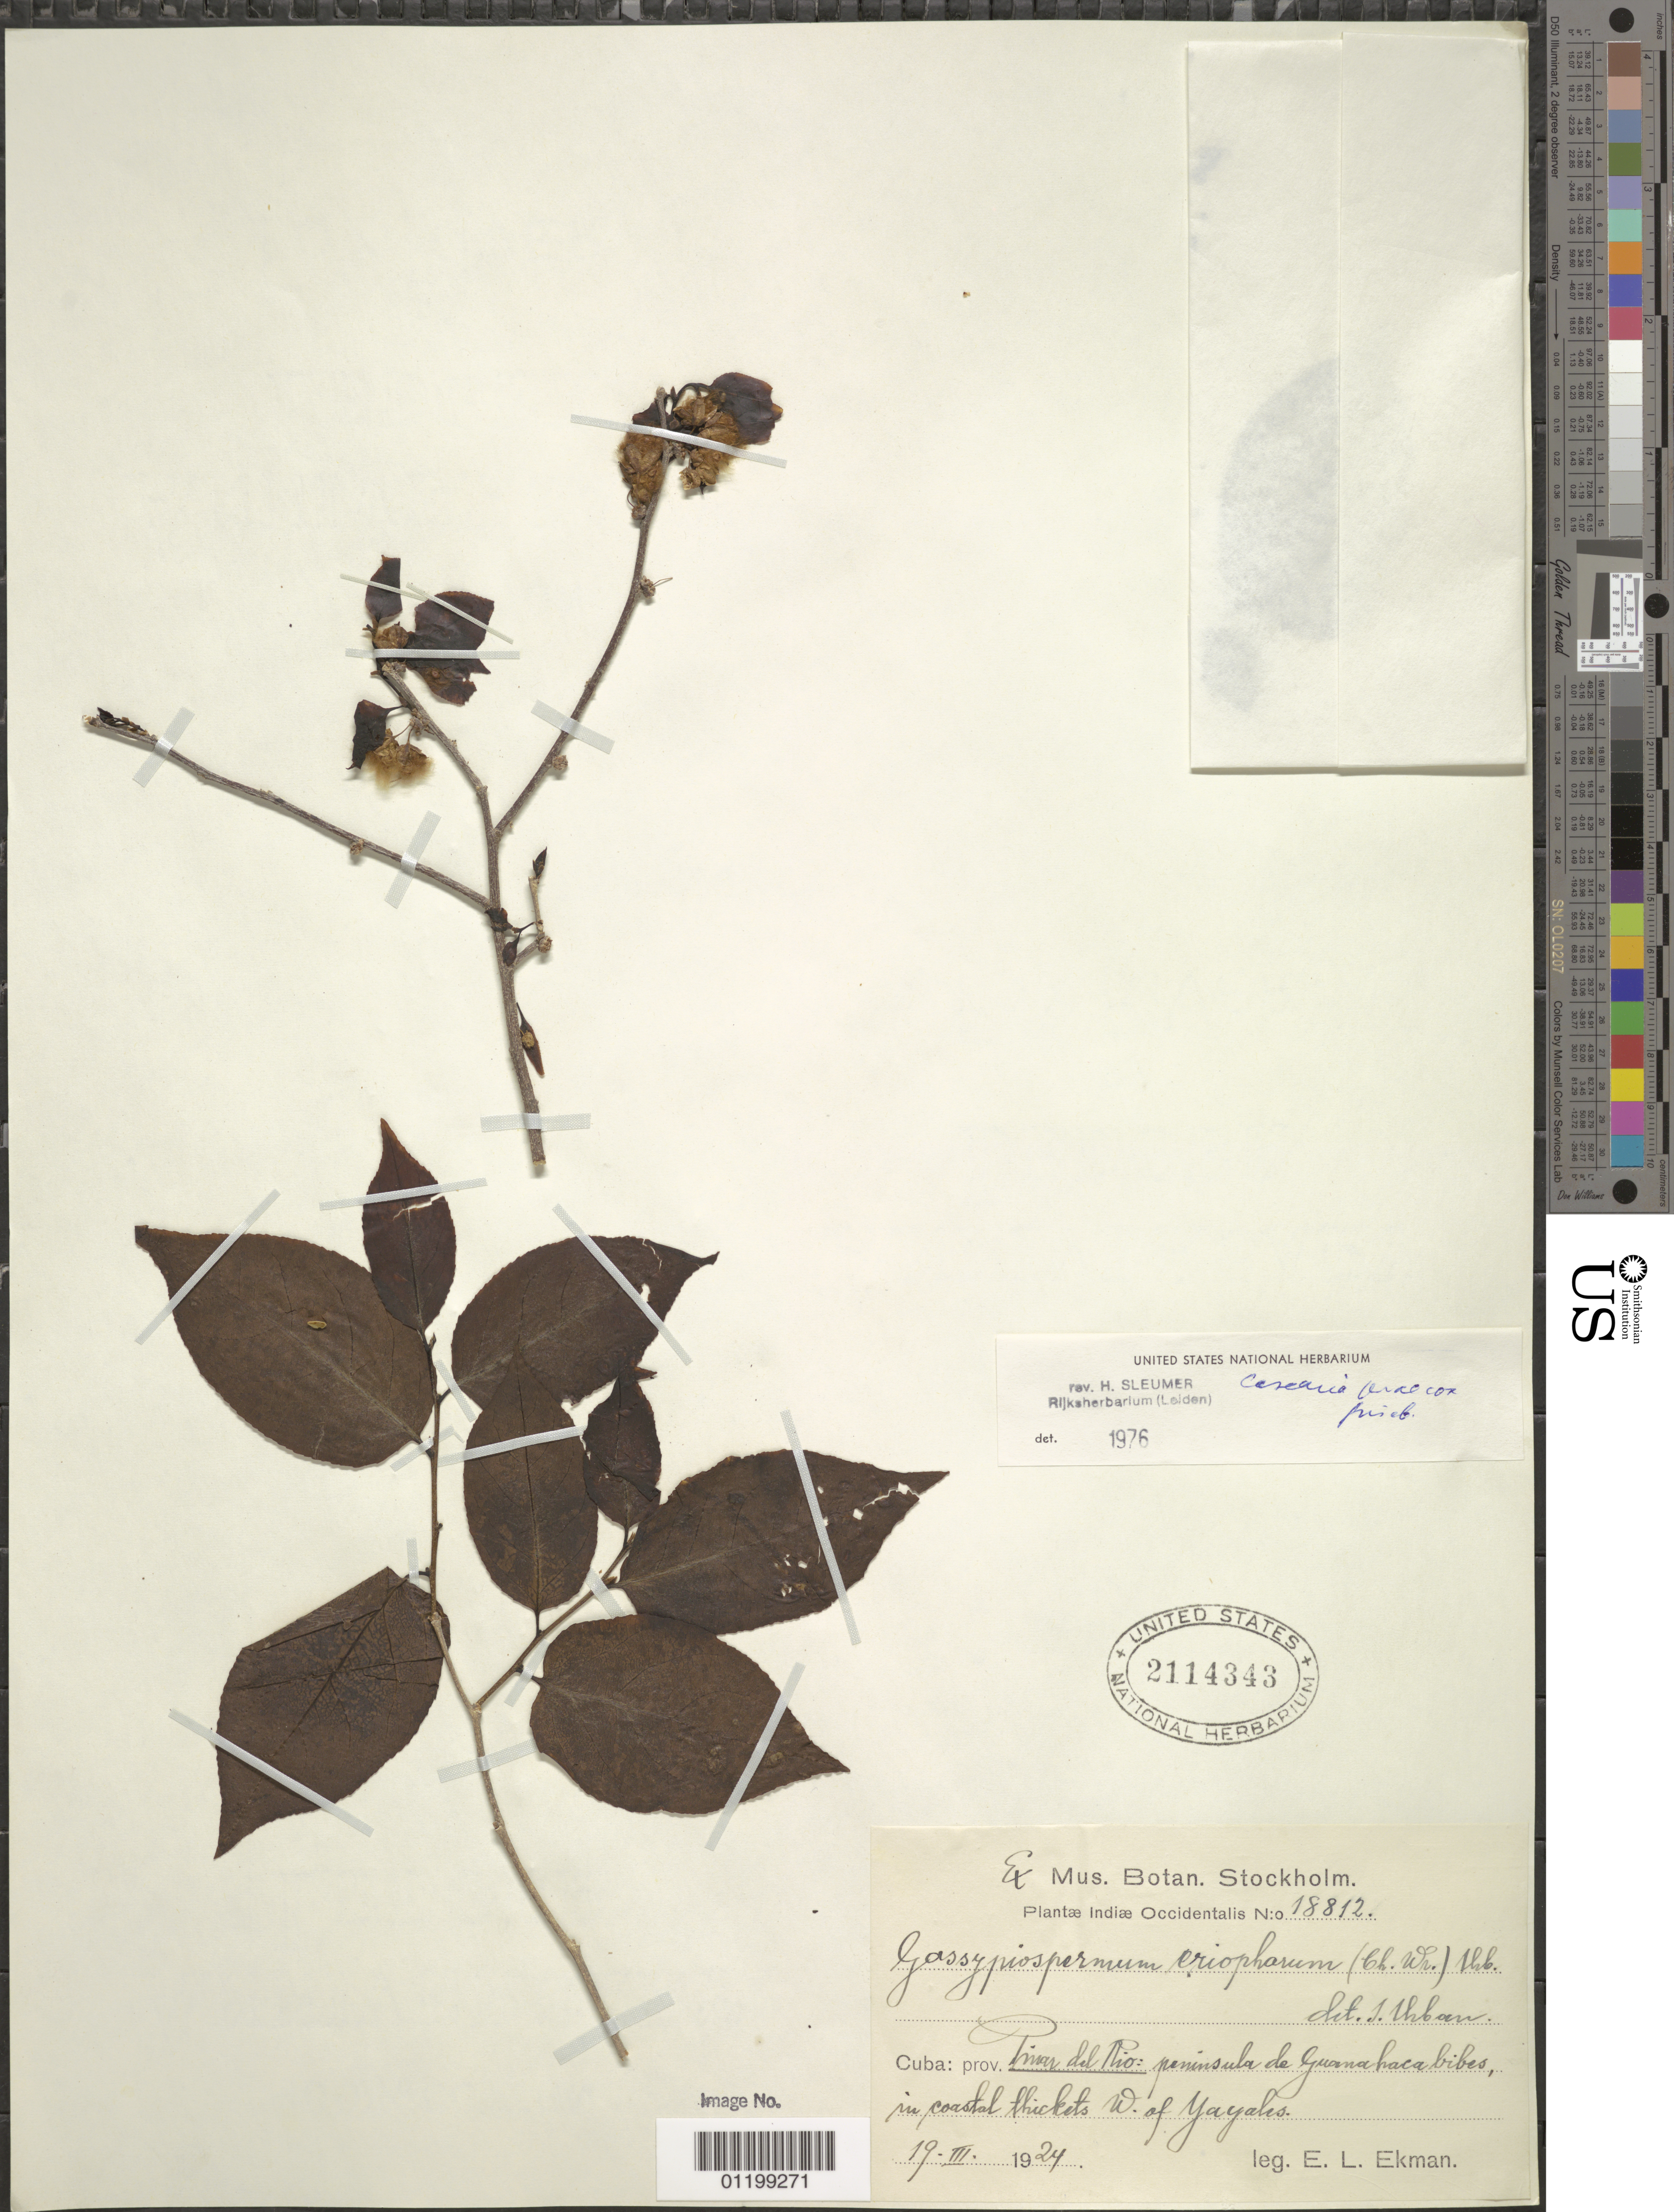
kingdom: Plantae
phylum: Tracheophyta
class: Magnoliopsida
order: Malpighiales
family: Salicaceae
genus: Gossypiospermum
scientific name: Gossypiospermum eriophora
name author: (C. Wright ex Griseb.) Urb.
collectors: E. L. Ekman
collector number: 18812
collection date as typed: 19 Mar 1924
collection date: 1924-03-19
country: Cuba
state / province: Pinar del Rio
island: Cuba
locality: Peninsula de Guanahacabibes, coastal thickets W of Yayales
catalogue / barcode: US 2114343